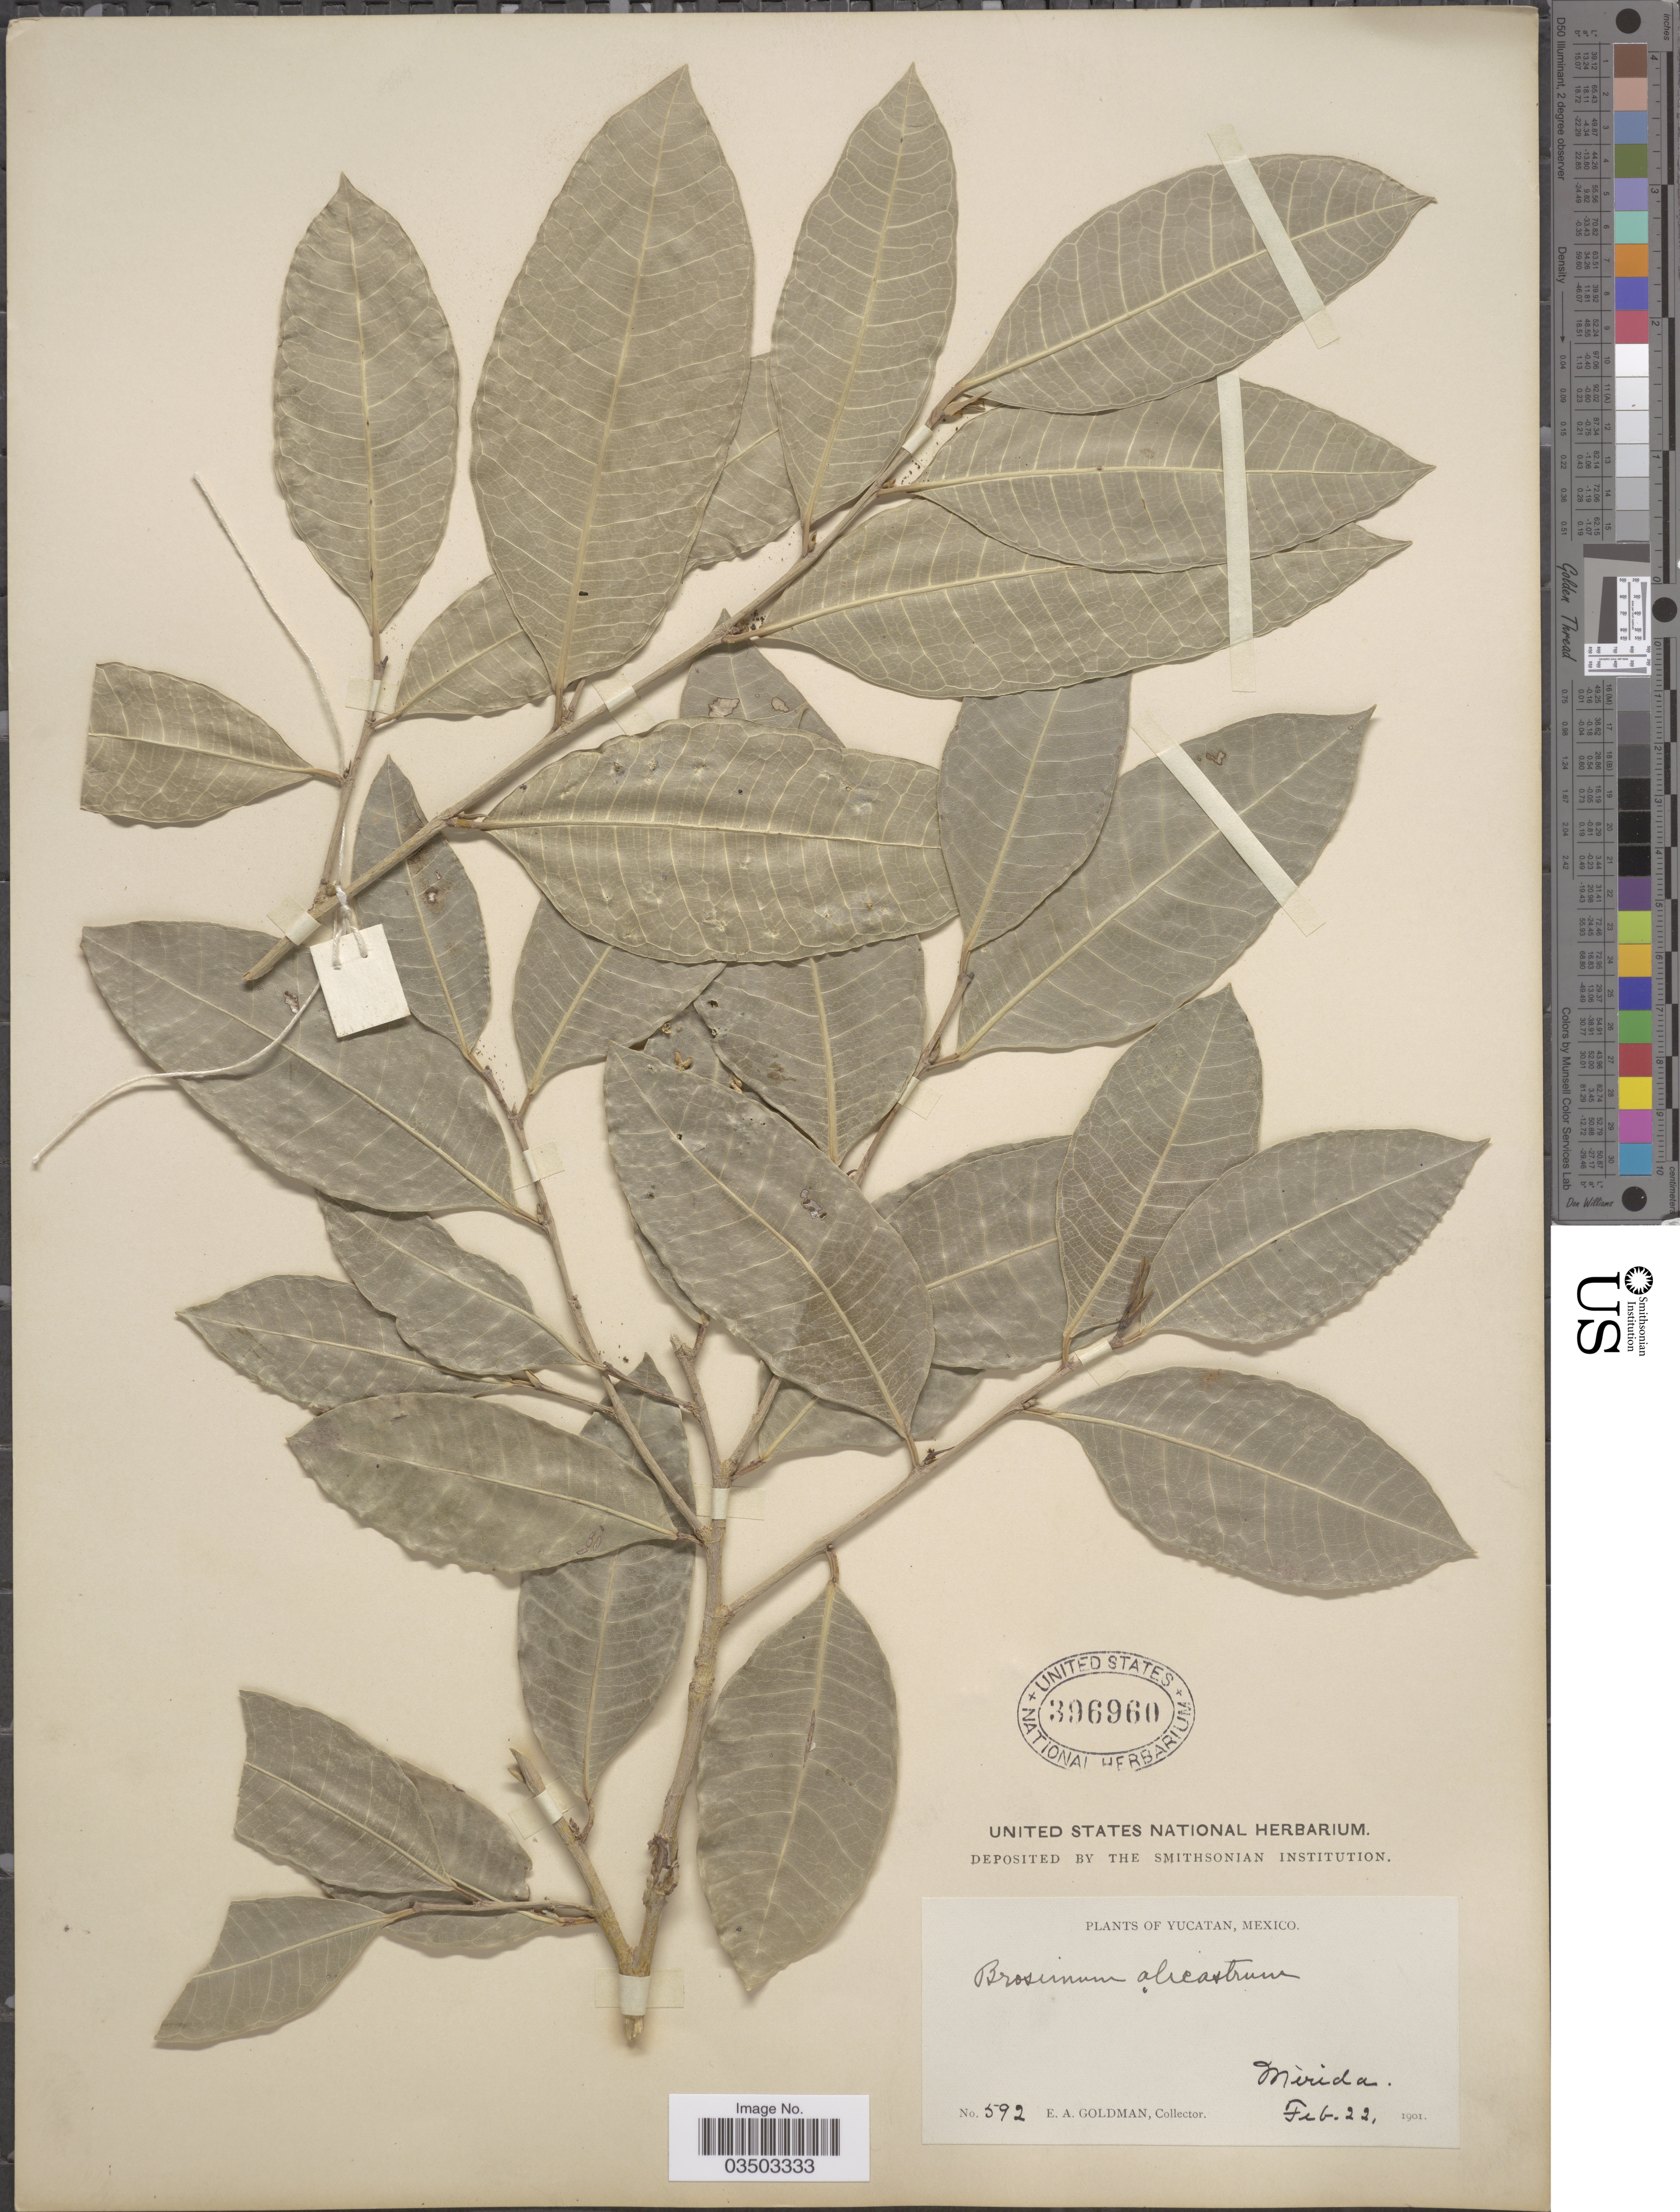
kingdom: Plantae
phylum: Tracheophyta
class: Magnoliopsida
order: Rosales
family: Moraceae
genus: Brosimum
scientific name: Brosimum alicastrum subsp. alicastrum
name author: Sw.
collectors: E. A. Goldman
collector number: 592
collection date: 1901-02-22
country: Mexico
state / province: Yucatán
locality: Mérida.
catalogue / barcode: US 396960